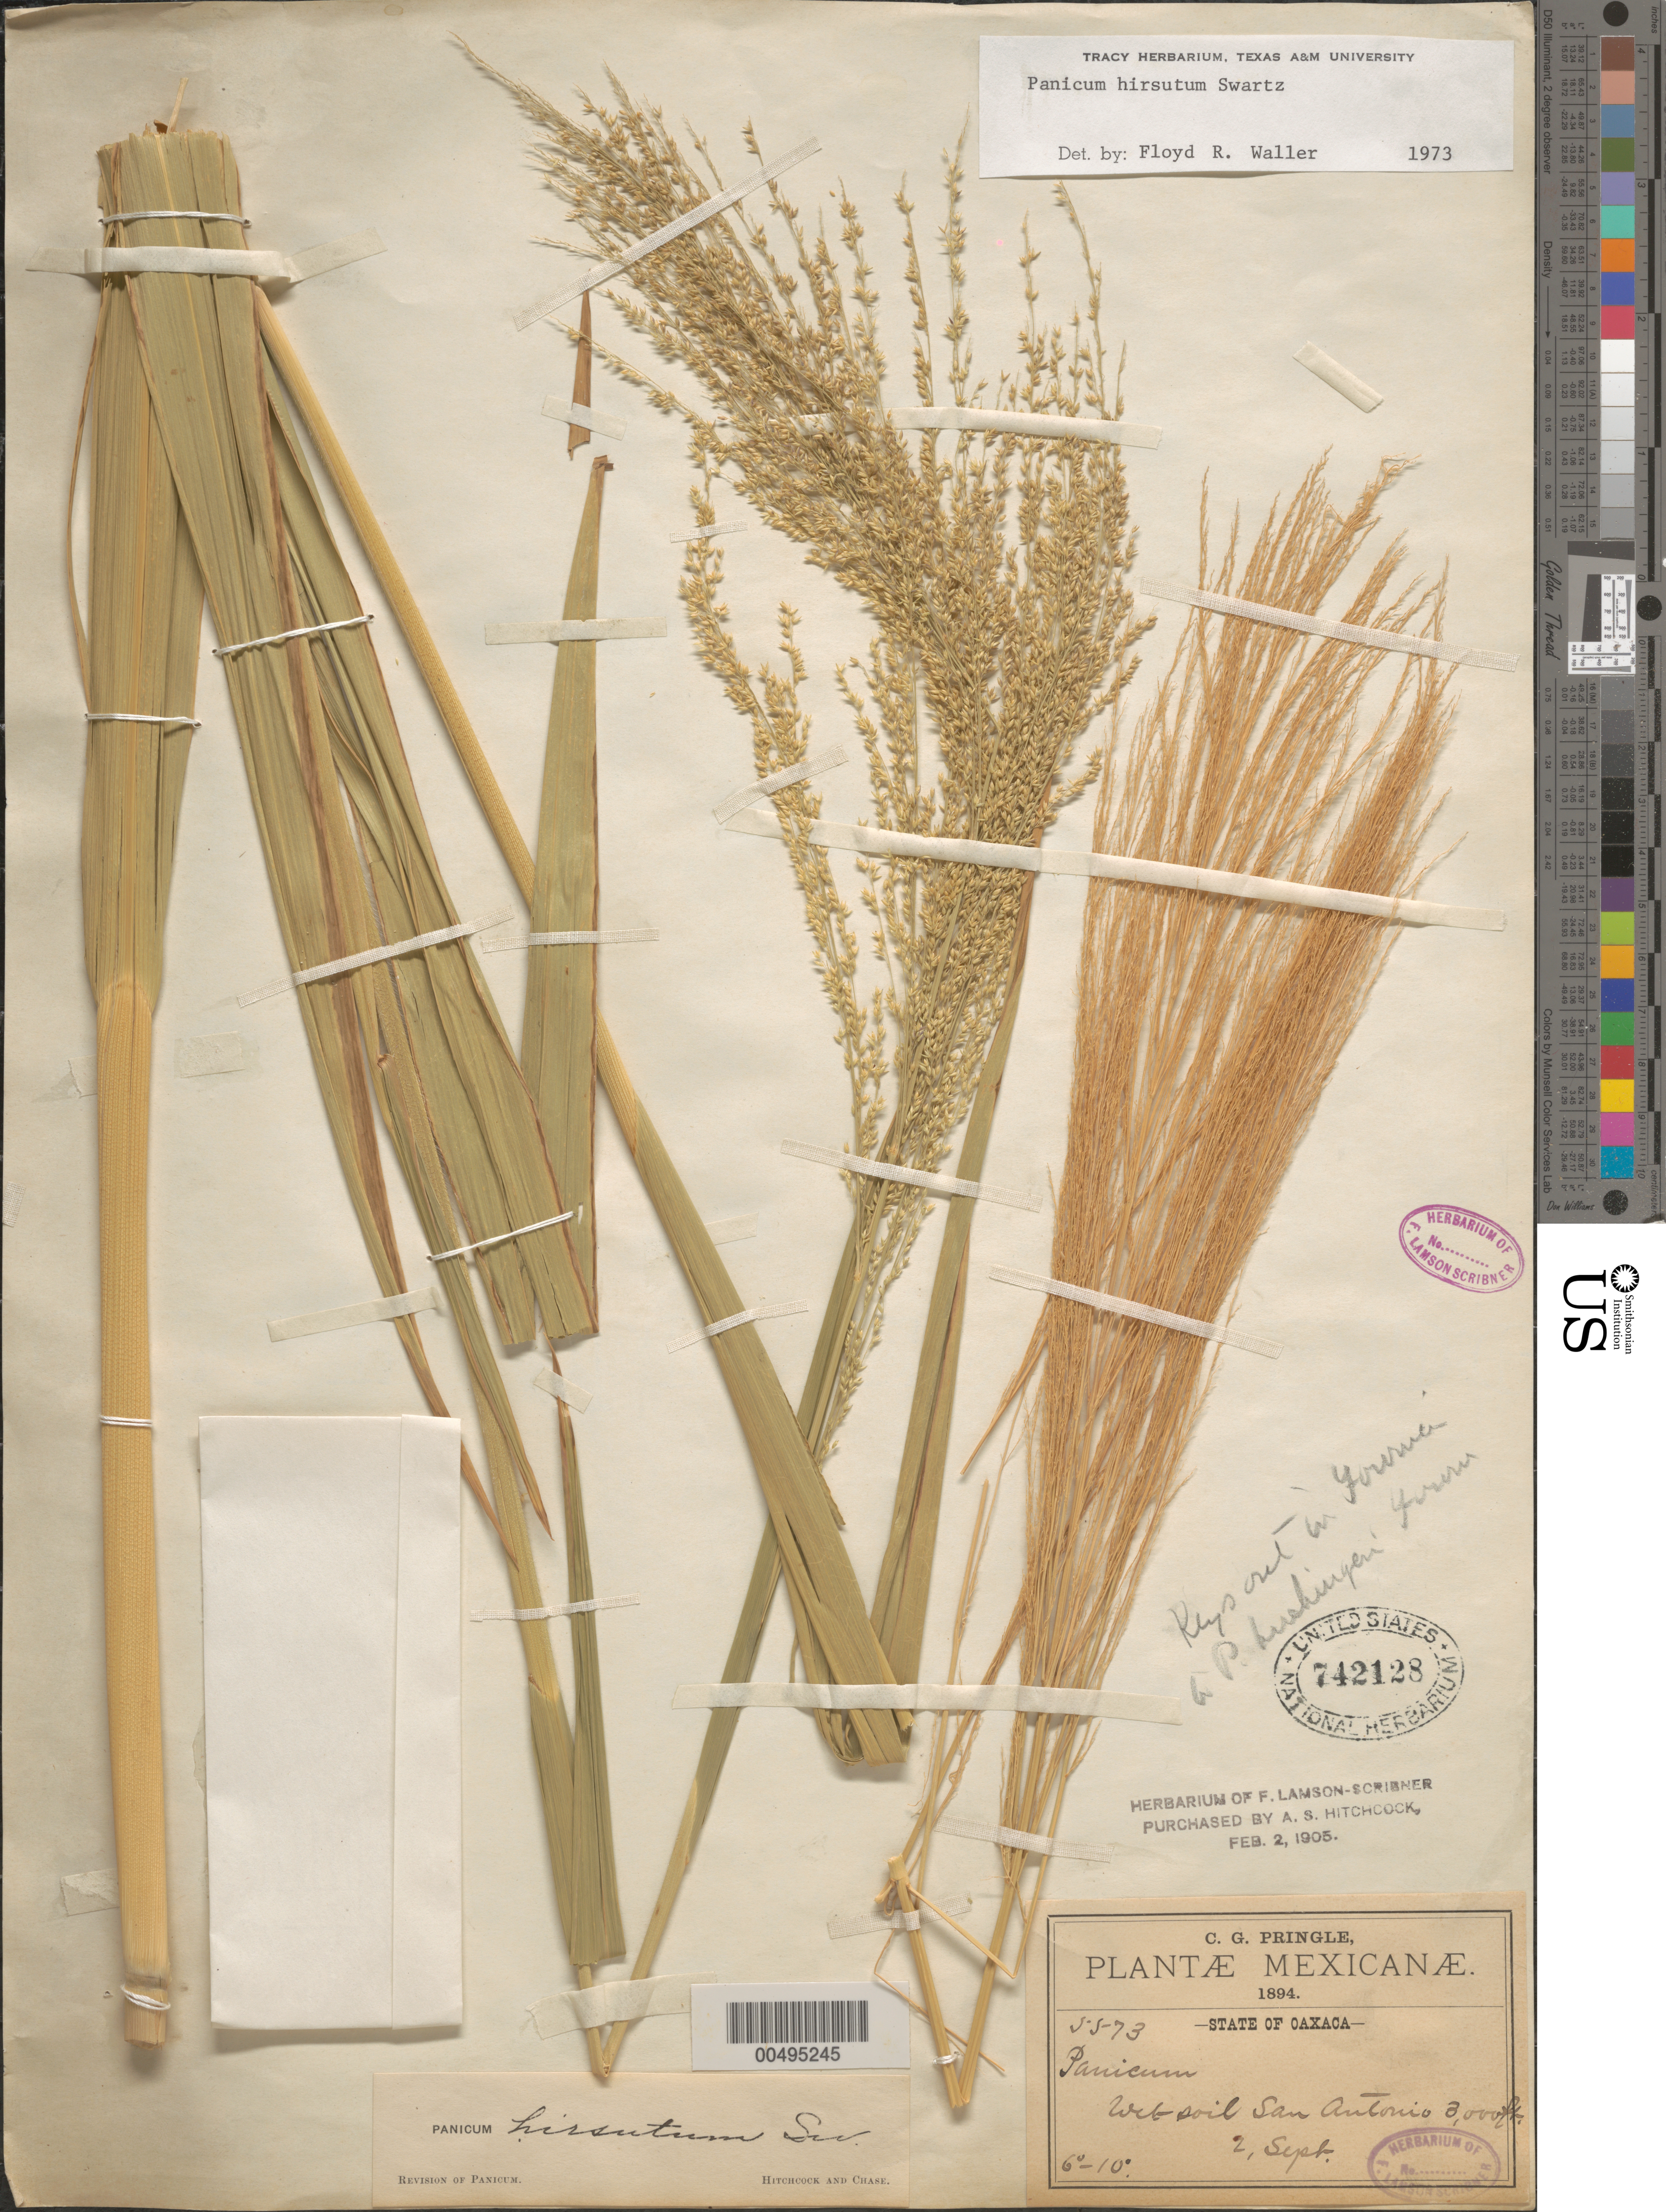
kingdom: Plantae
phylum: Tracheophyta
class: Liliopsida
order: Poales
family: Poaceae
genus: Panicum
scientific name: Panicum hirsutum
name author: Sw.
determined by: Waller, F. R.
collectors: C. G. Pringle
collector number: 5573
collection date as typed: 2 Sep 1894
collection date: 1894-09-02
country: Mexico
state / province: Oaxaca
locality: San Antonio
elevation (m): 914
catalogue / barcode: US 742128